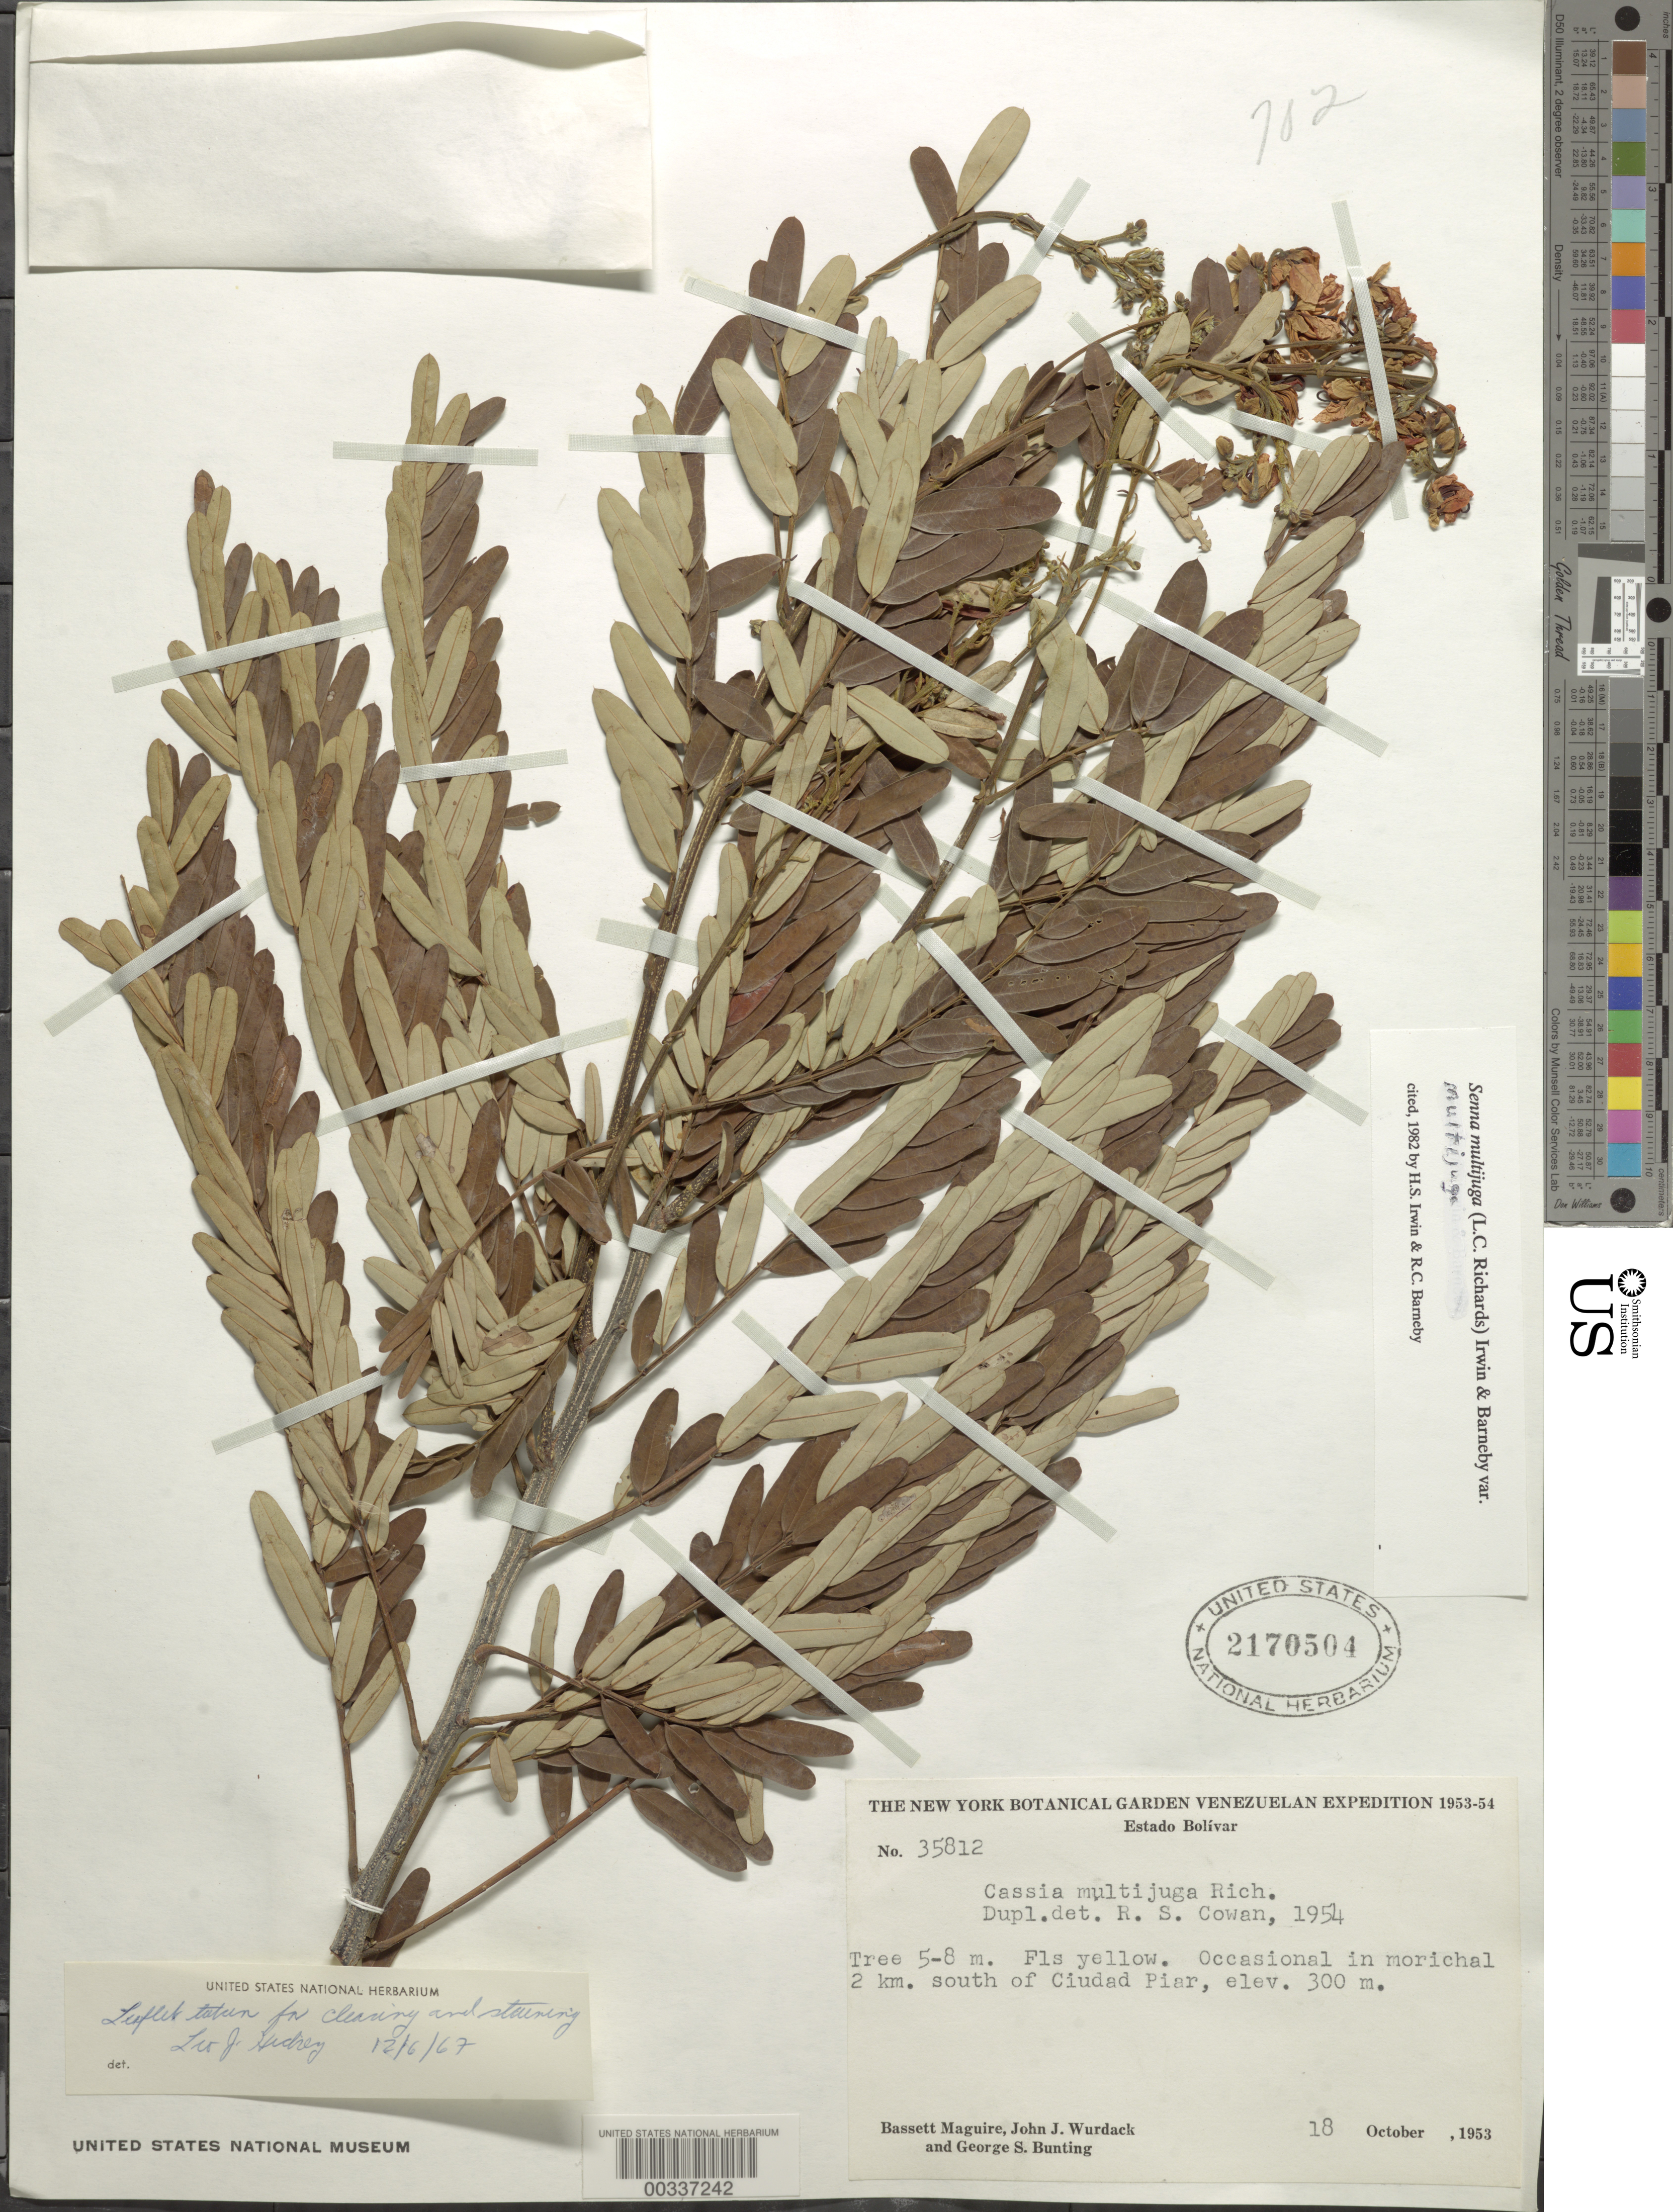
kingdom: Plantae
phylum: Tracheophyta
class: Magnoliopsida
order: Fabales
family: Fabaceae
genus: Senna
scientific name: Senna multijuga var. multijuga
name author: (Rich.) H.S. Irwin & Barneby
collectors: B. Maguire, J. J. Wurdack & G. S. Bunting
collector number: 35812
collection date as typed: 18 Oct 1953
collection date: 1953-10-18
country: Venezuela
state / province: Bolivar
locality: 2 km s of ciudad piar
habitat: Morichal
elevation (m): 300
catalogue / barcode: US 2170504